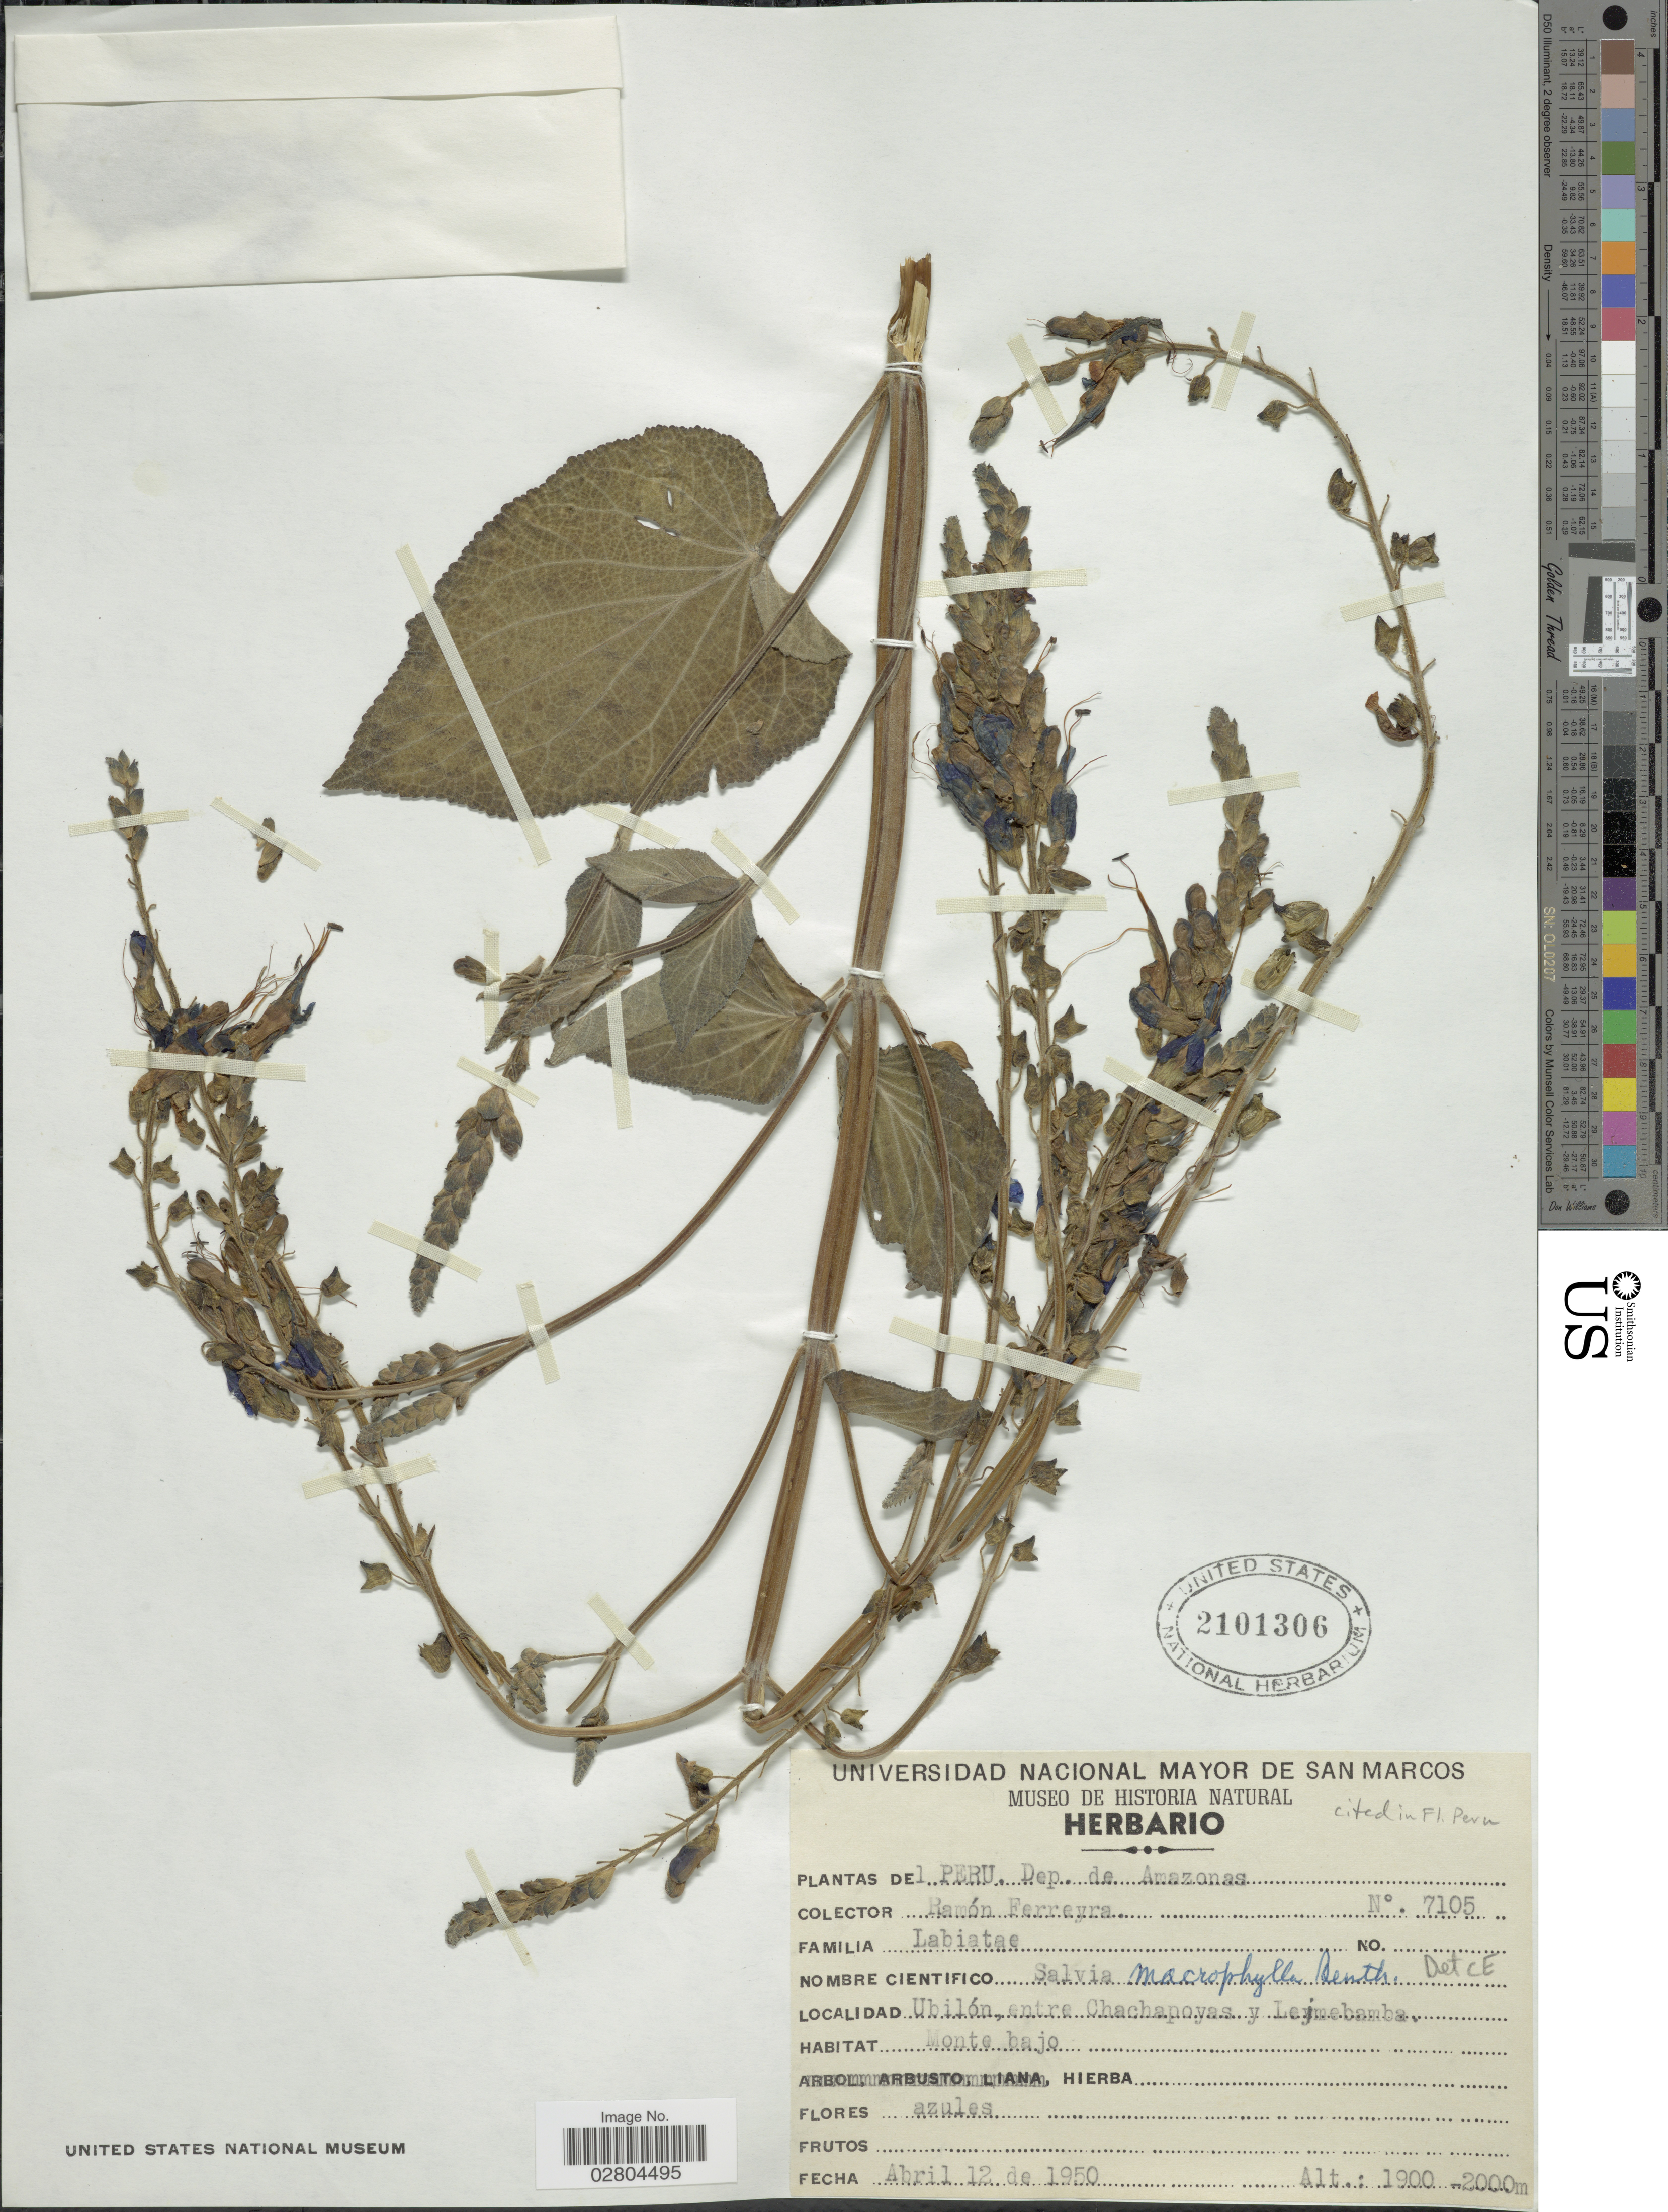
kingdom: Plantae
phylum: Tracheophyta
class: Magnoliopsida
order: Lamiales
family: Lamiaceae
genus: Salvia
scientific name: Salvia macrophylla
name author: Benth.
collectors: R. A. Ferreyra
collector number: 7105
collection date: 1950-04-12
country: Peru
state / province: Amazonas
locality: Dep. de Amazonas. Ubilón, entre Chachapoyas y Leimebamba.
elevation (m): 1900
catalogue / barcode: US 2101306